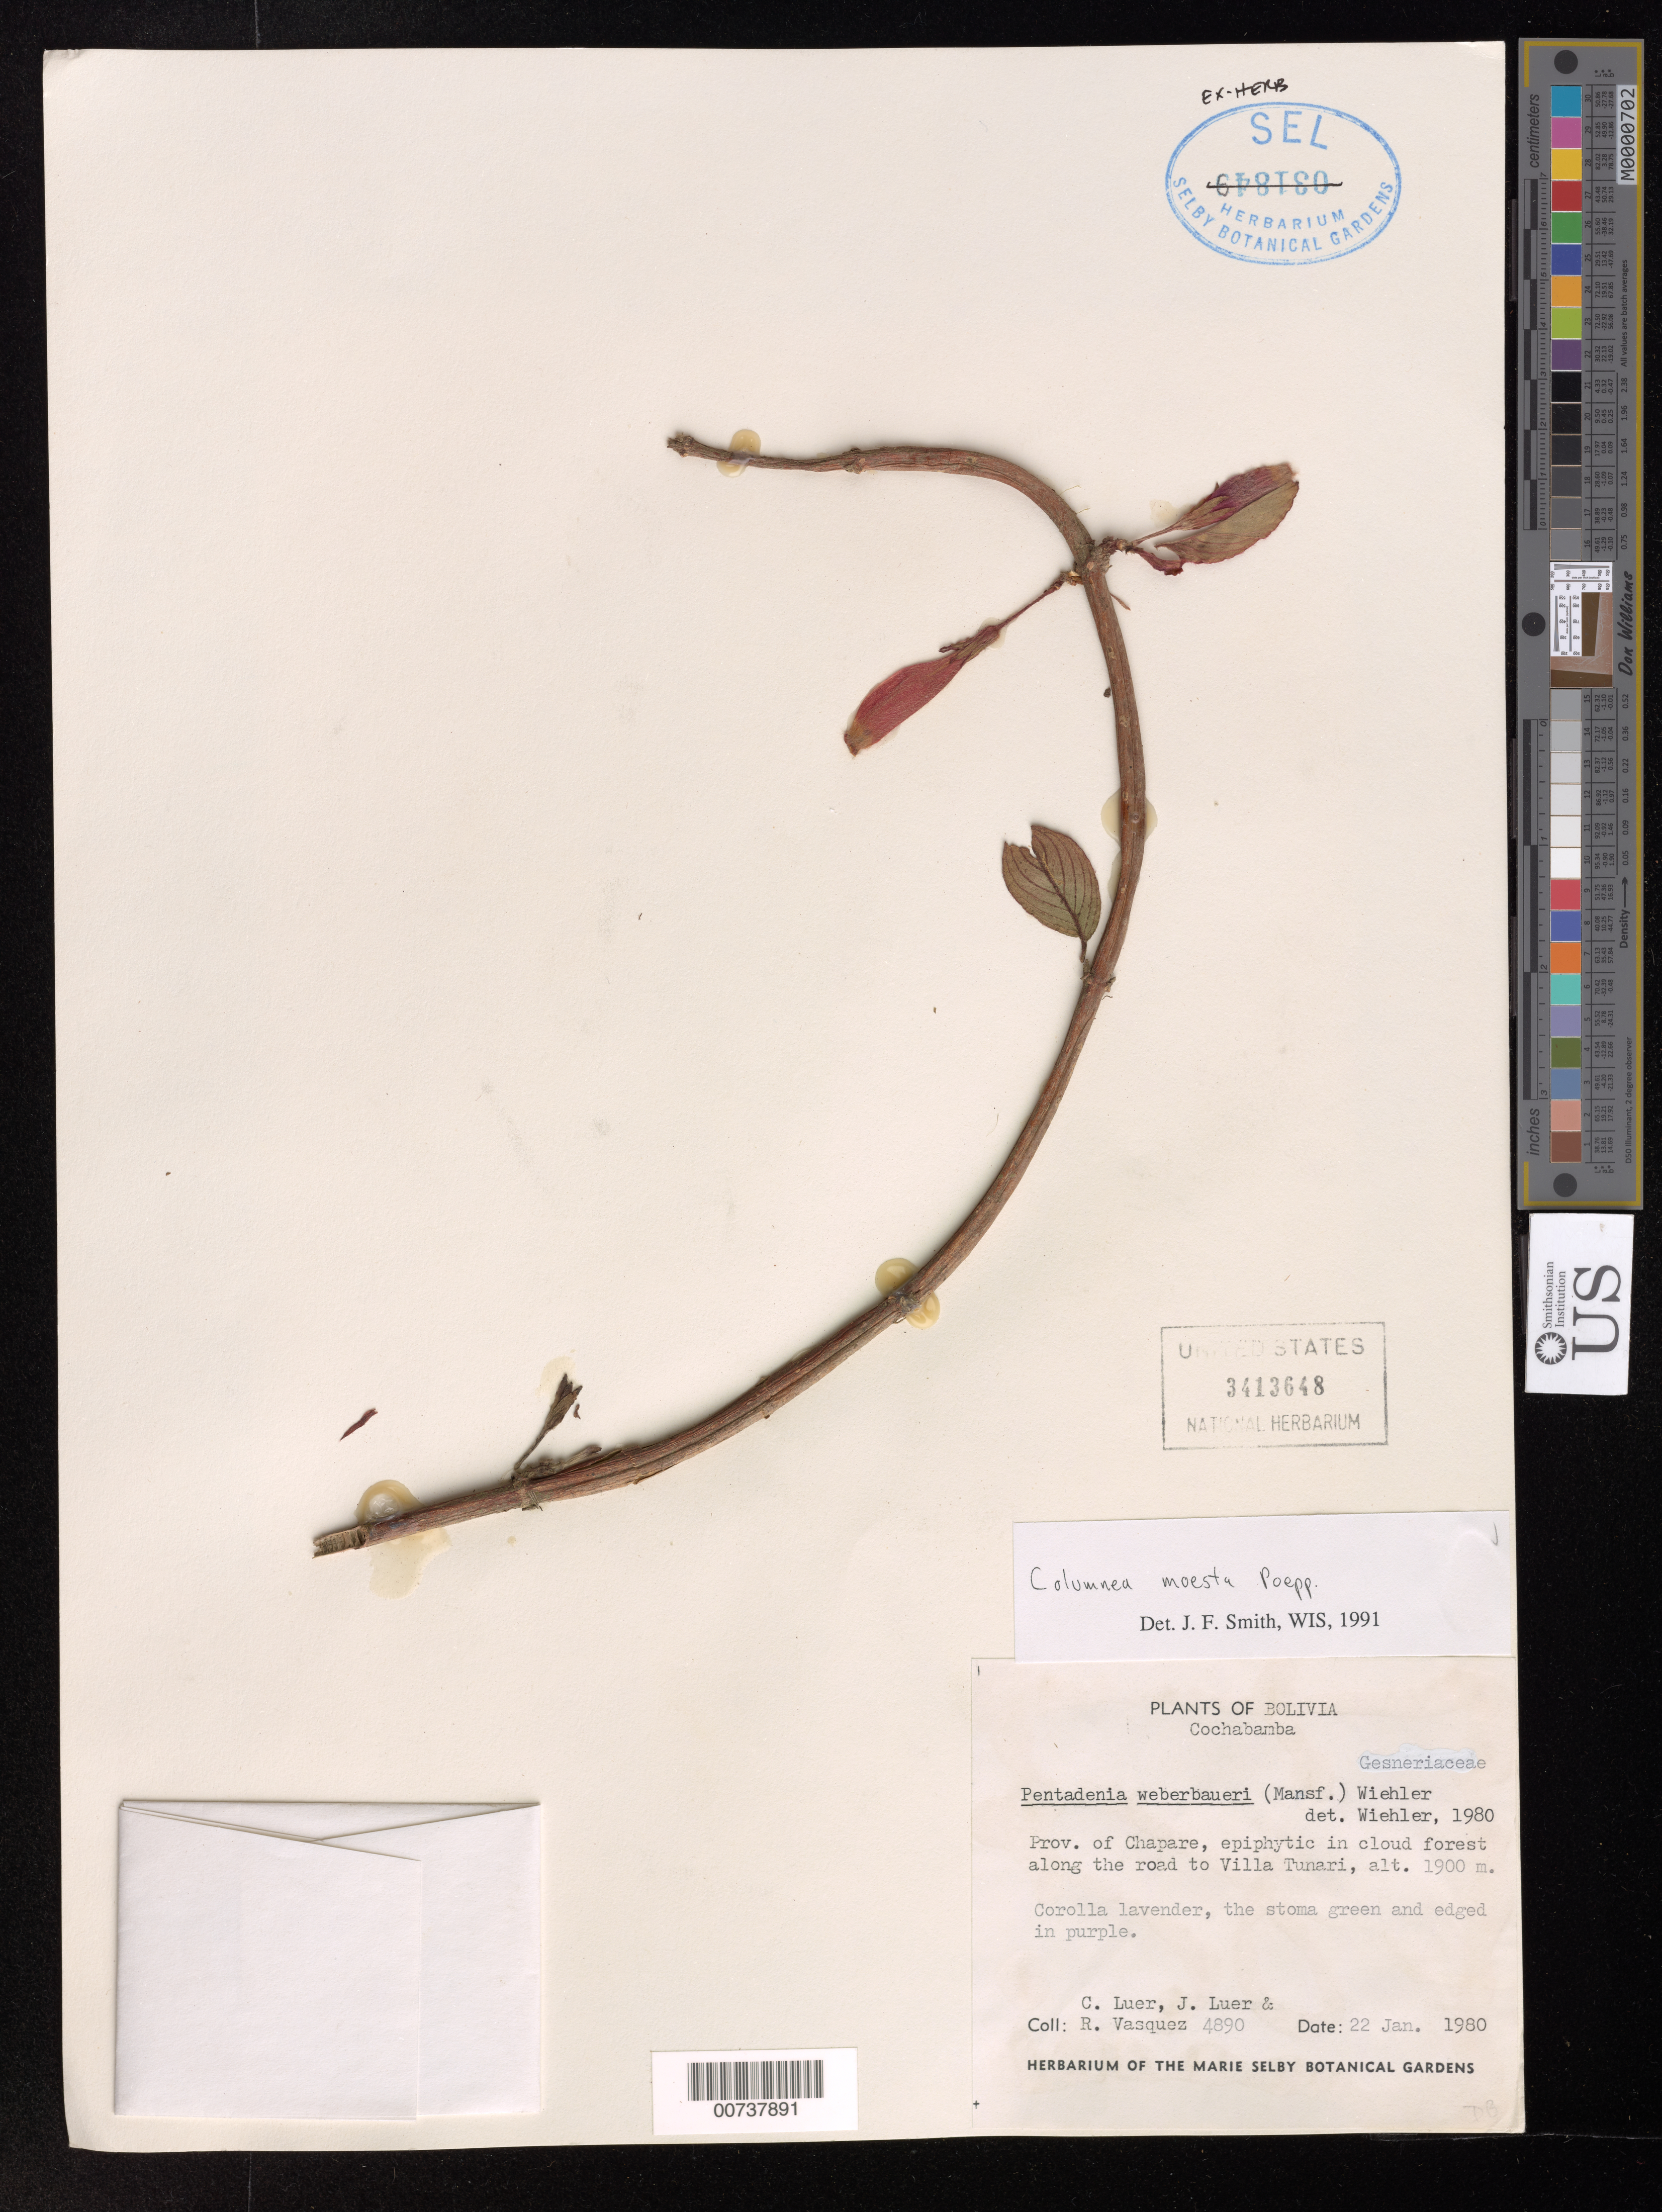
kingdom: Plantae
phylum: Tracheophyta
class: Magnoliopsida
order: Lamiales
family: Gesneriaceae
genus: Columnea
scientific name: Columnea moesta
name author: Poepp.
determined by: Smith, J. F.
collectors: C. Luer, J. P. Luer & R. Vásquez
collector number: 4890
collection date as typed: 22 Jan 1980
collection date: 1980-01-22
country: Bolivia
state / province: Cochabamba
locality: Prov. Chapare, along the road to Villa Tunari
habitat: Epiphytic in cloud forest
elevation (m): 1900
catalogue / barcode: US 3413648